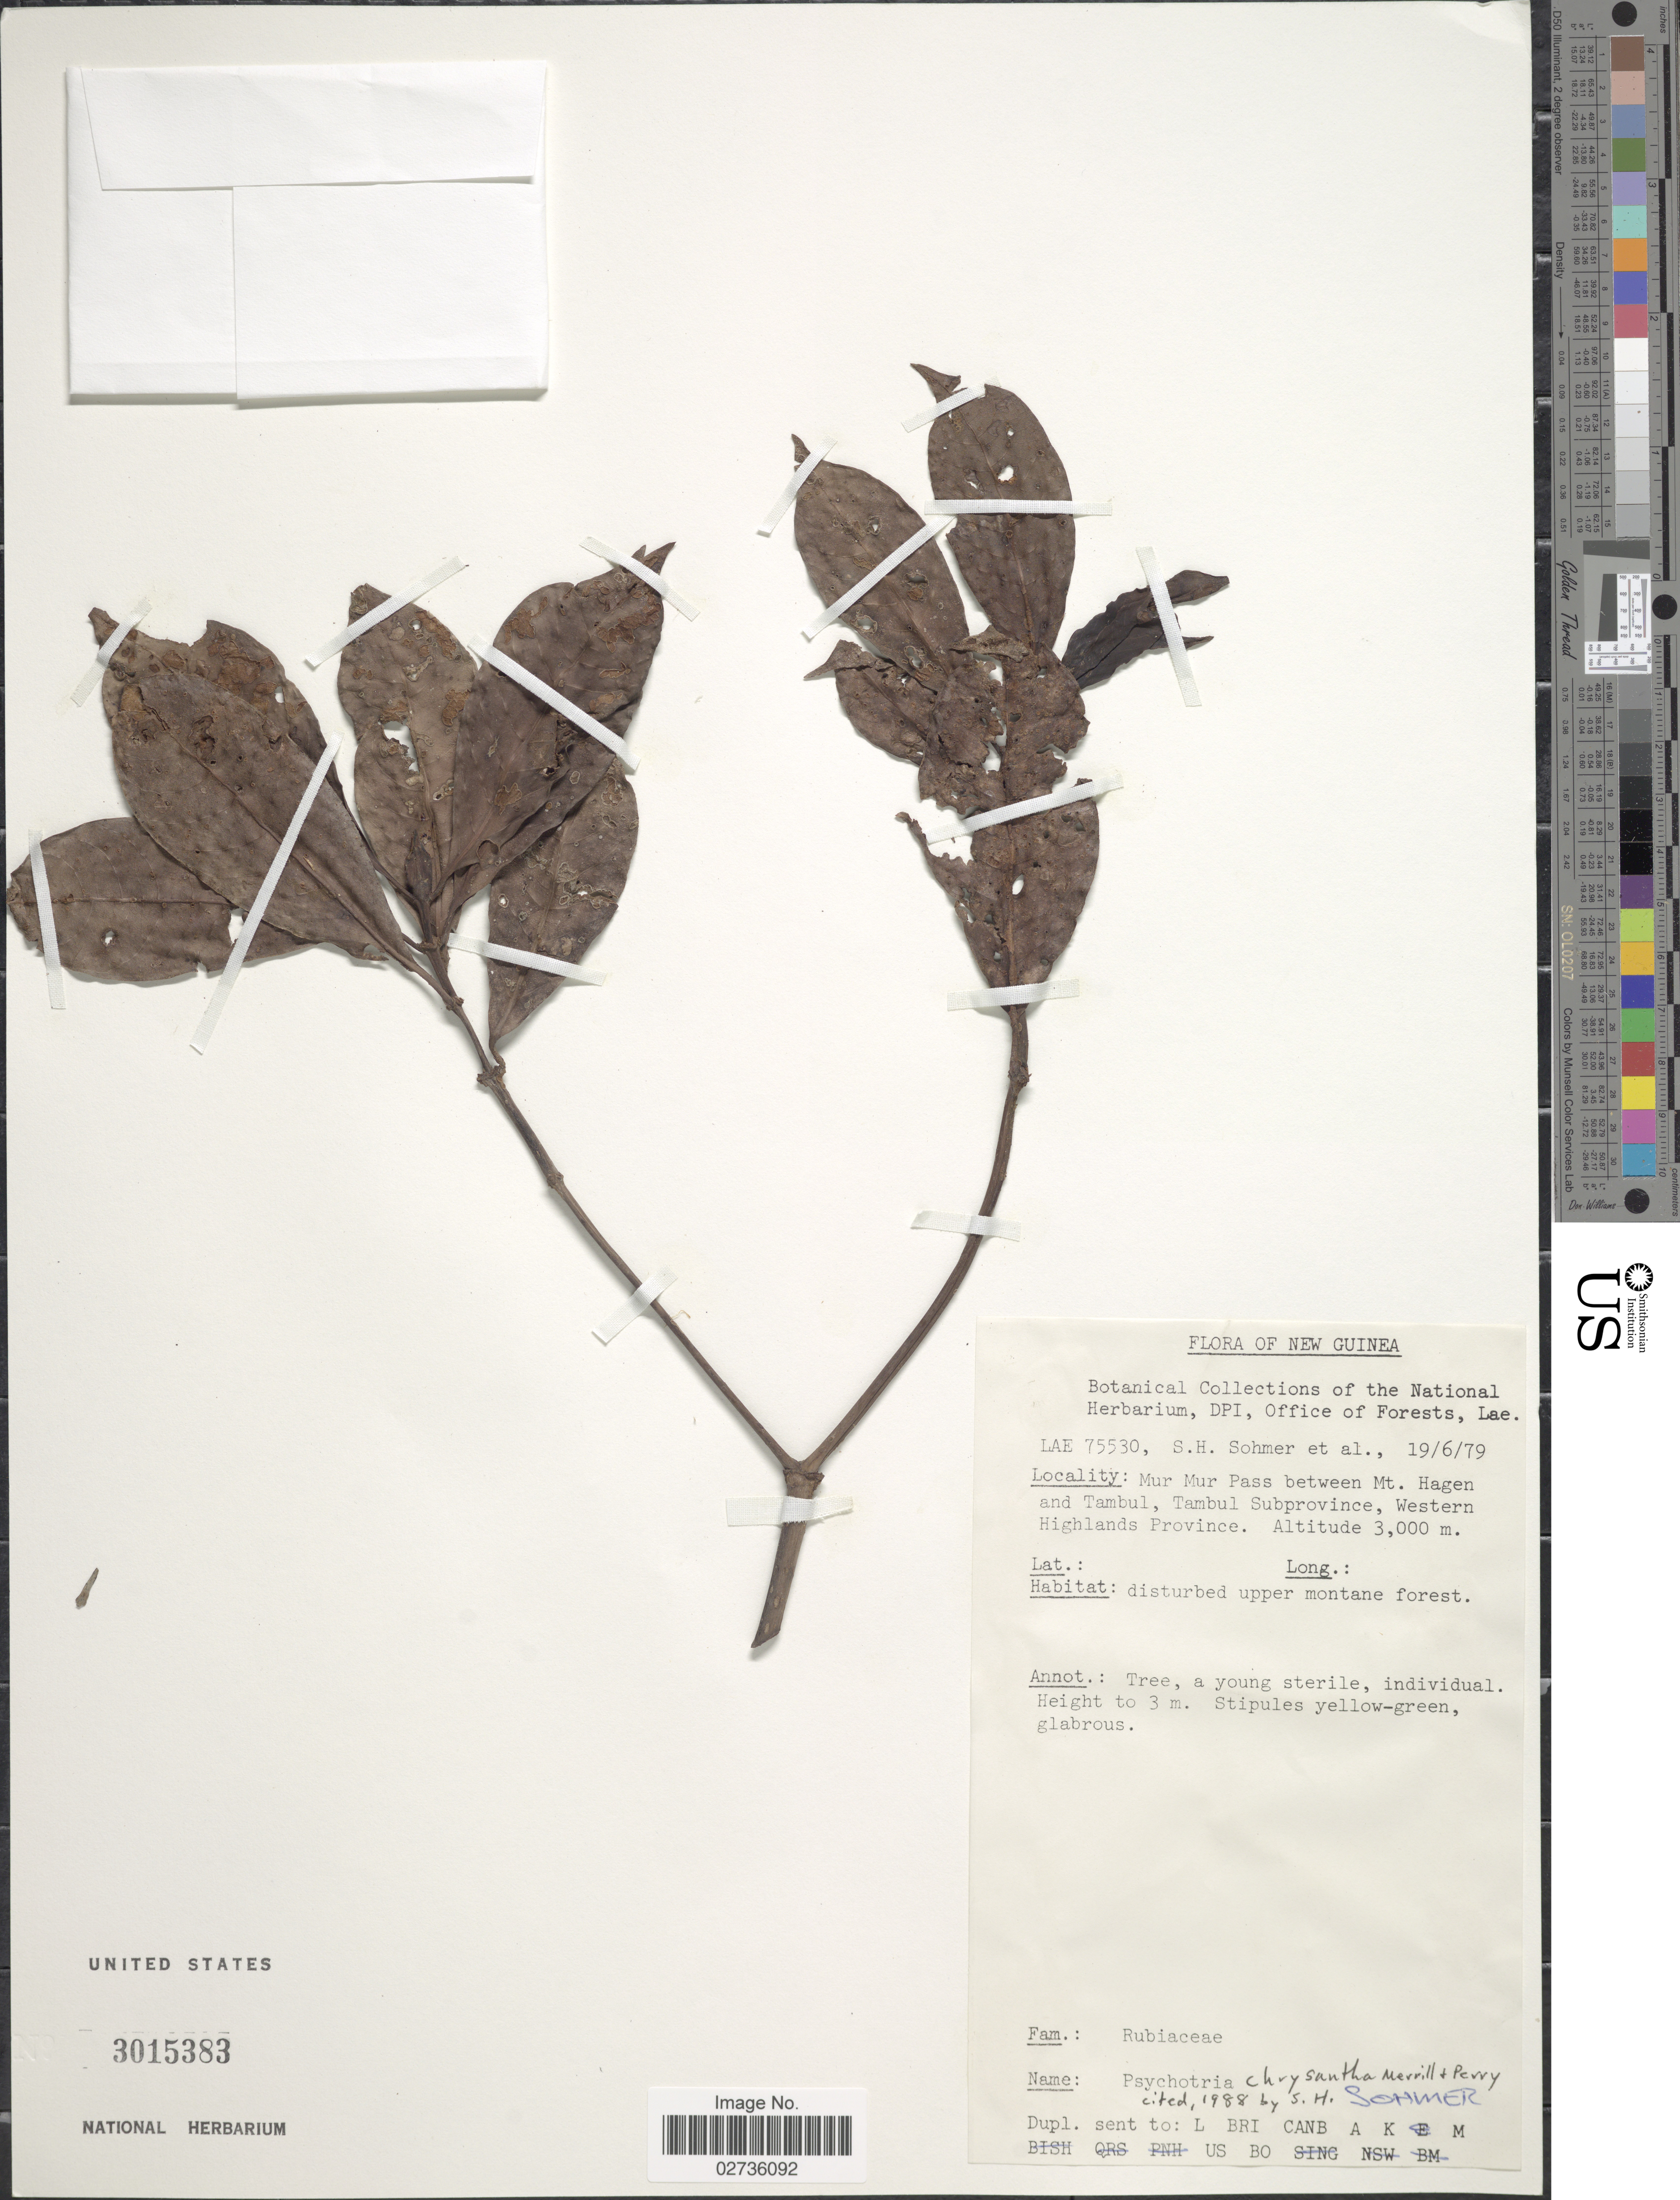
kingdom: Plantae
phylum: Tracheophyta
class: Magnoliopsida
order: Gentianales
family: Rubiaceae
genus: Psychotria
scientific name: Psychotria chrysantha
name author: Merr. & L.M. Perry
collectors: S. H. Sohmer & et al.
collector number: LAE75530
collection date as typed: Transcribed d/m/y: 19/6/79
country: Papua New Guinea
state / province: Western Highlands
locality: New Guinea. Mur Mur Pass between Mt. Hagen and Tambul, Tambul Subprovince.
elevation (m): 3000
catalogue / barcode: US 3015383